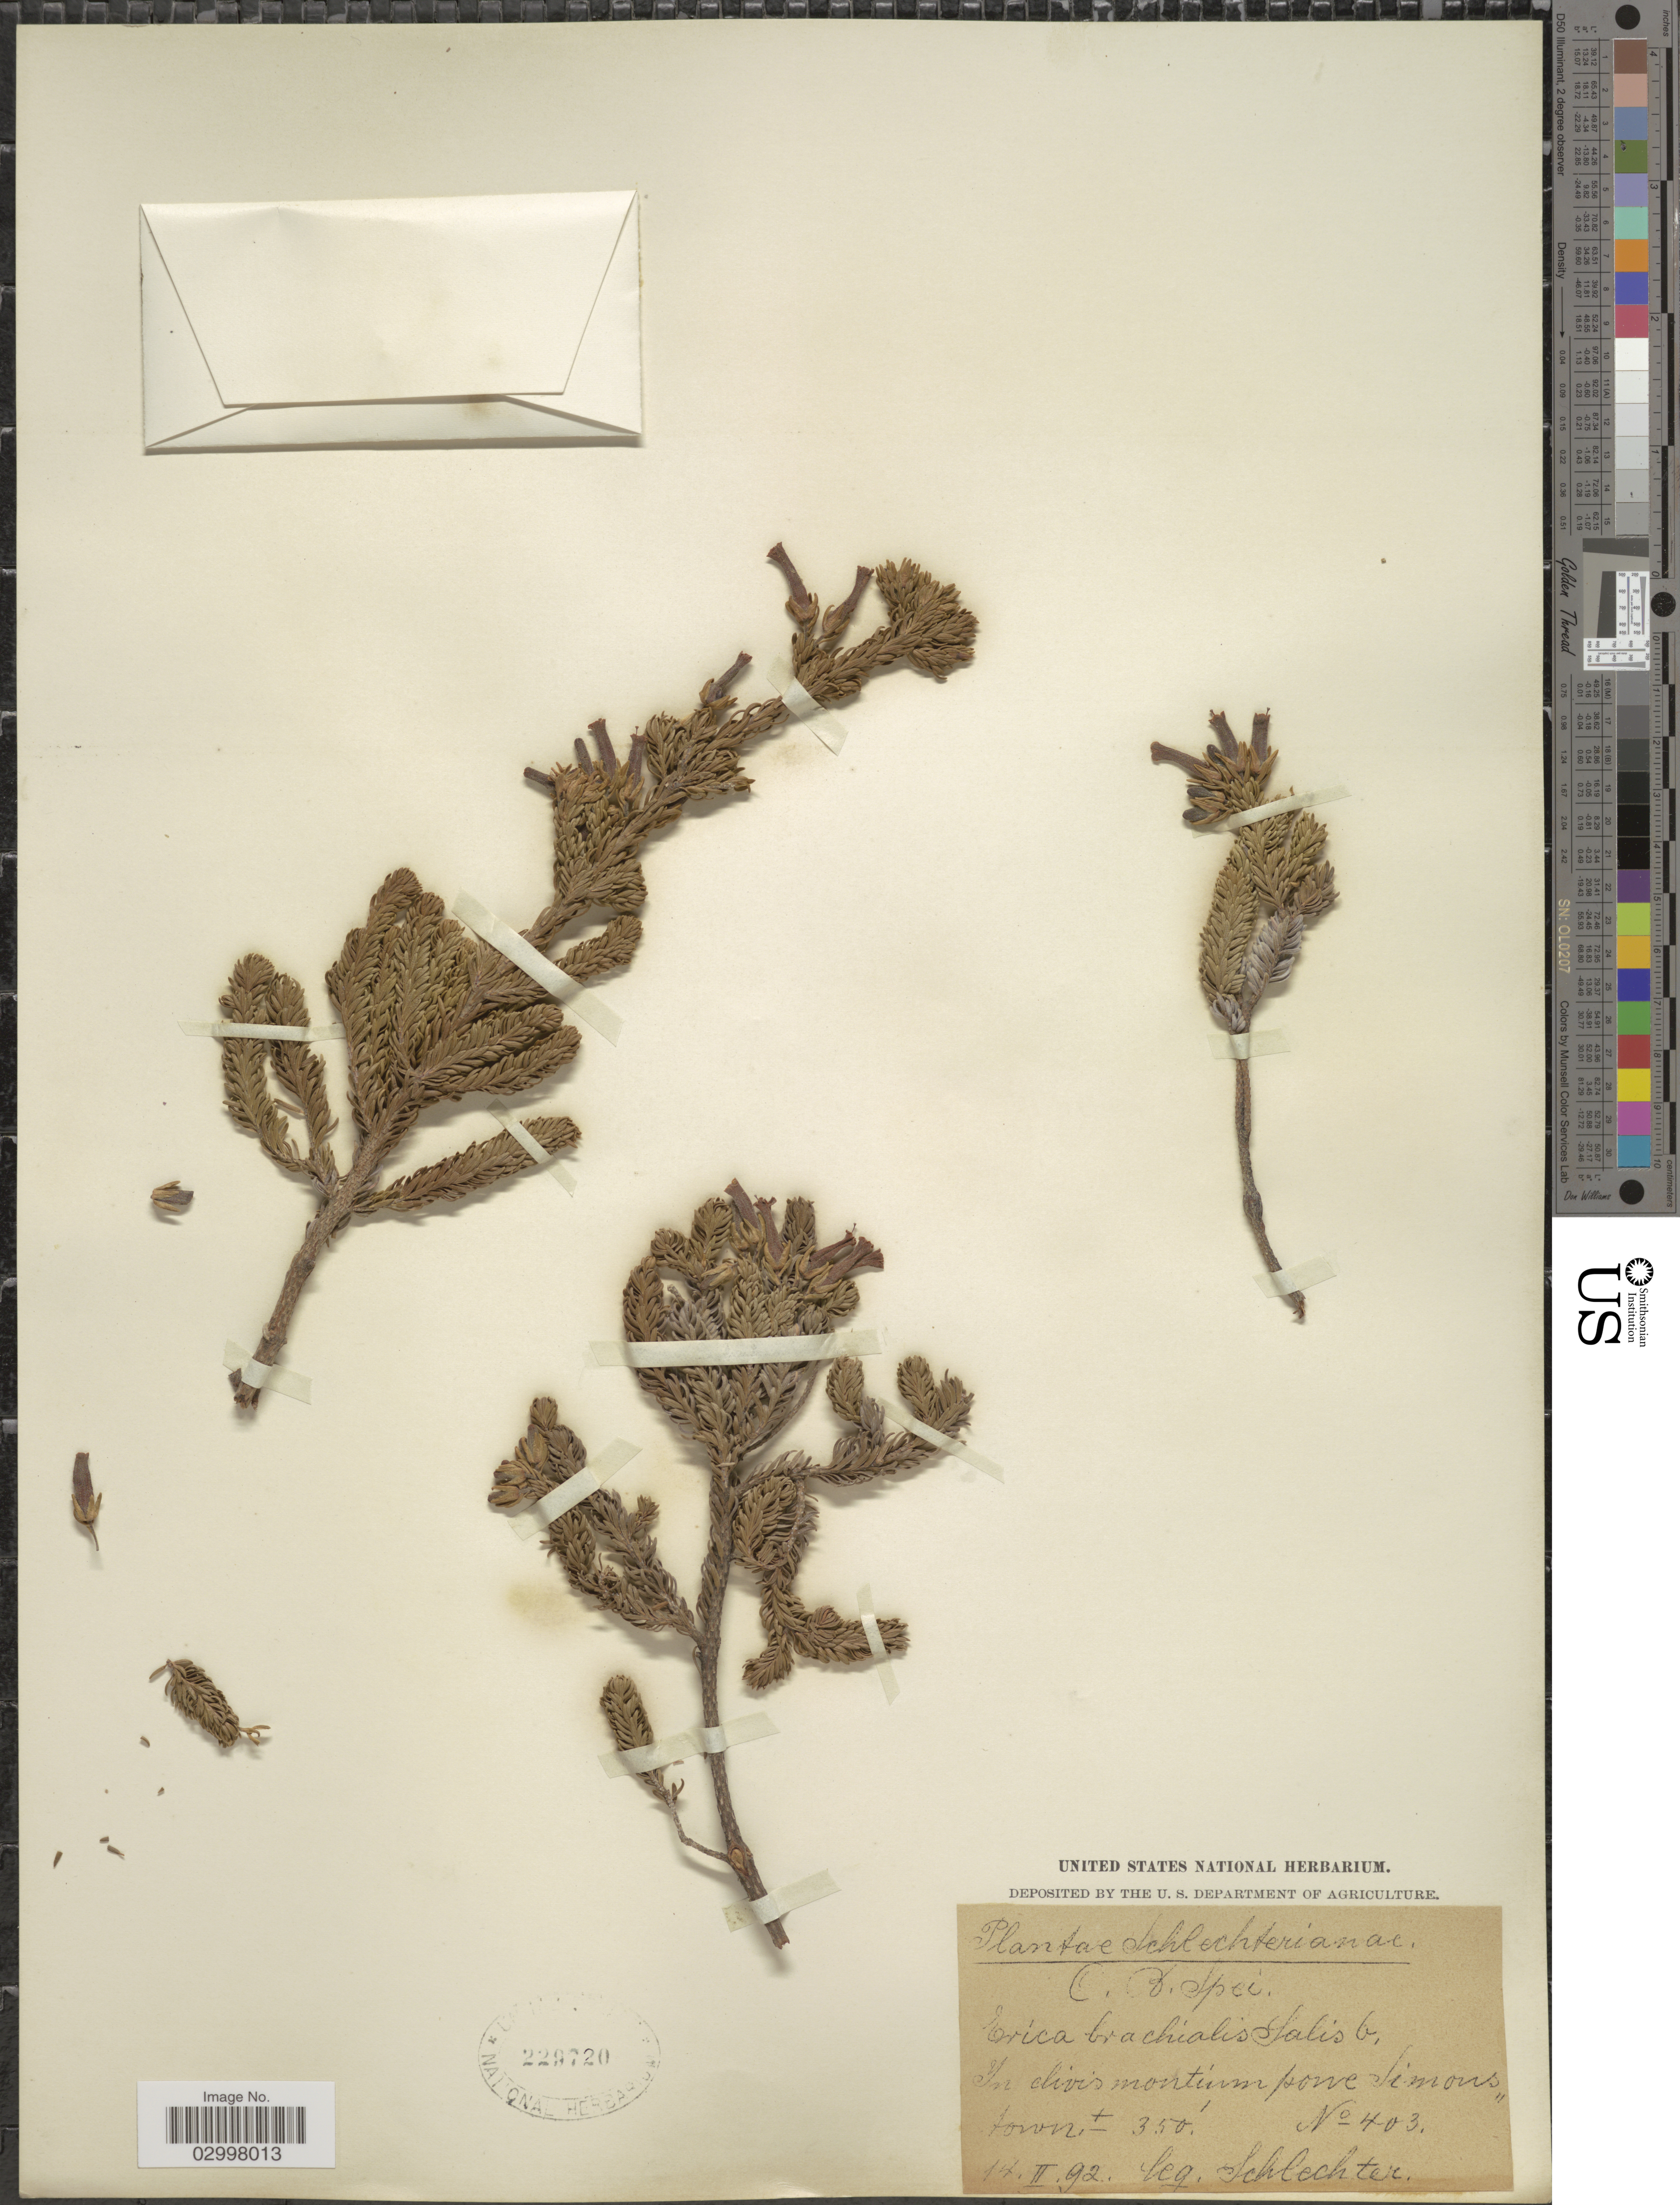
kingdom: Plantae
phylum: Tracheophyta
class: Magnoliopsida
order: Ericales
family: Ericaceae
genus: Erica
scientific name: Erica brachialis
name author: Salisb.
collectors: Schlechter, --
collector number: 403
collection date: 1892-02-14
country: South Africa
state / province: Western Cape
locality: C.B. Spei. In clivis montium pone Simonstown.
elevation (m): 107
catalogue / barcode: US 229720